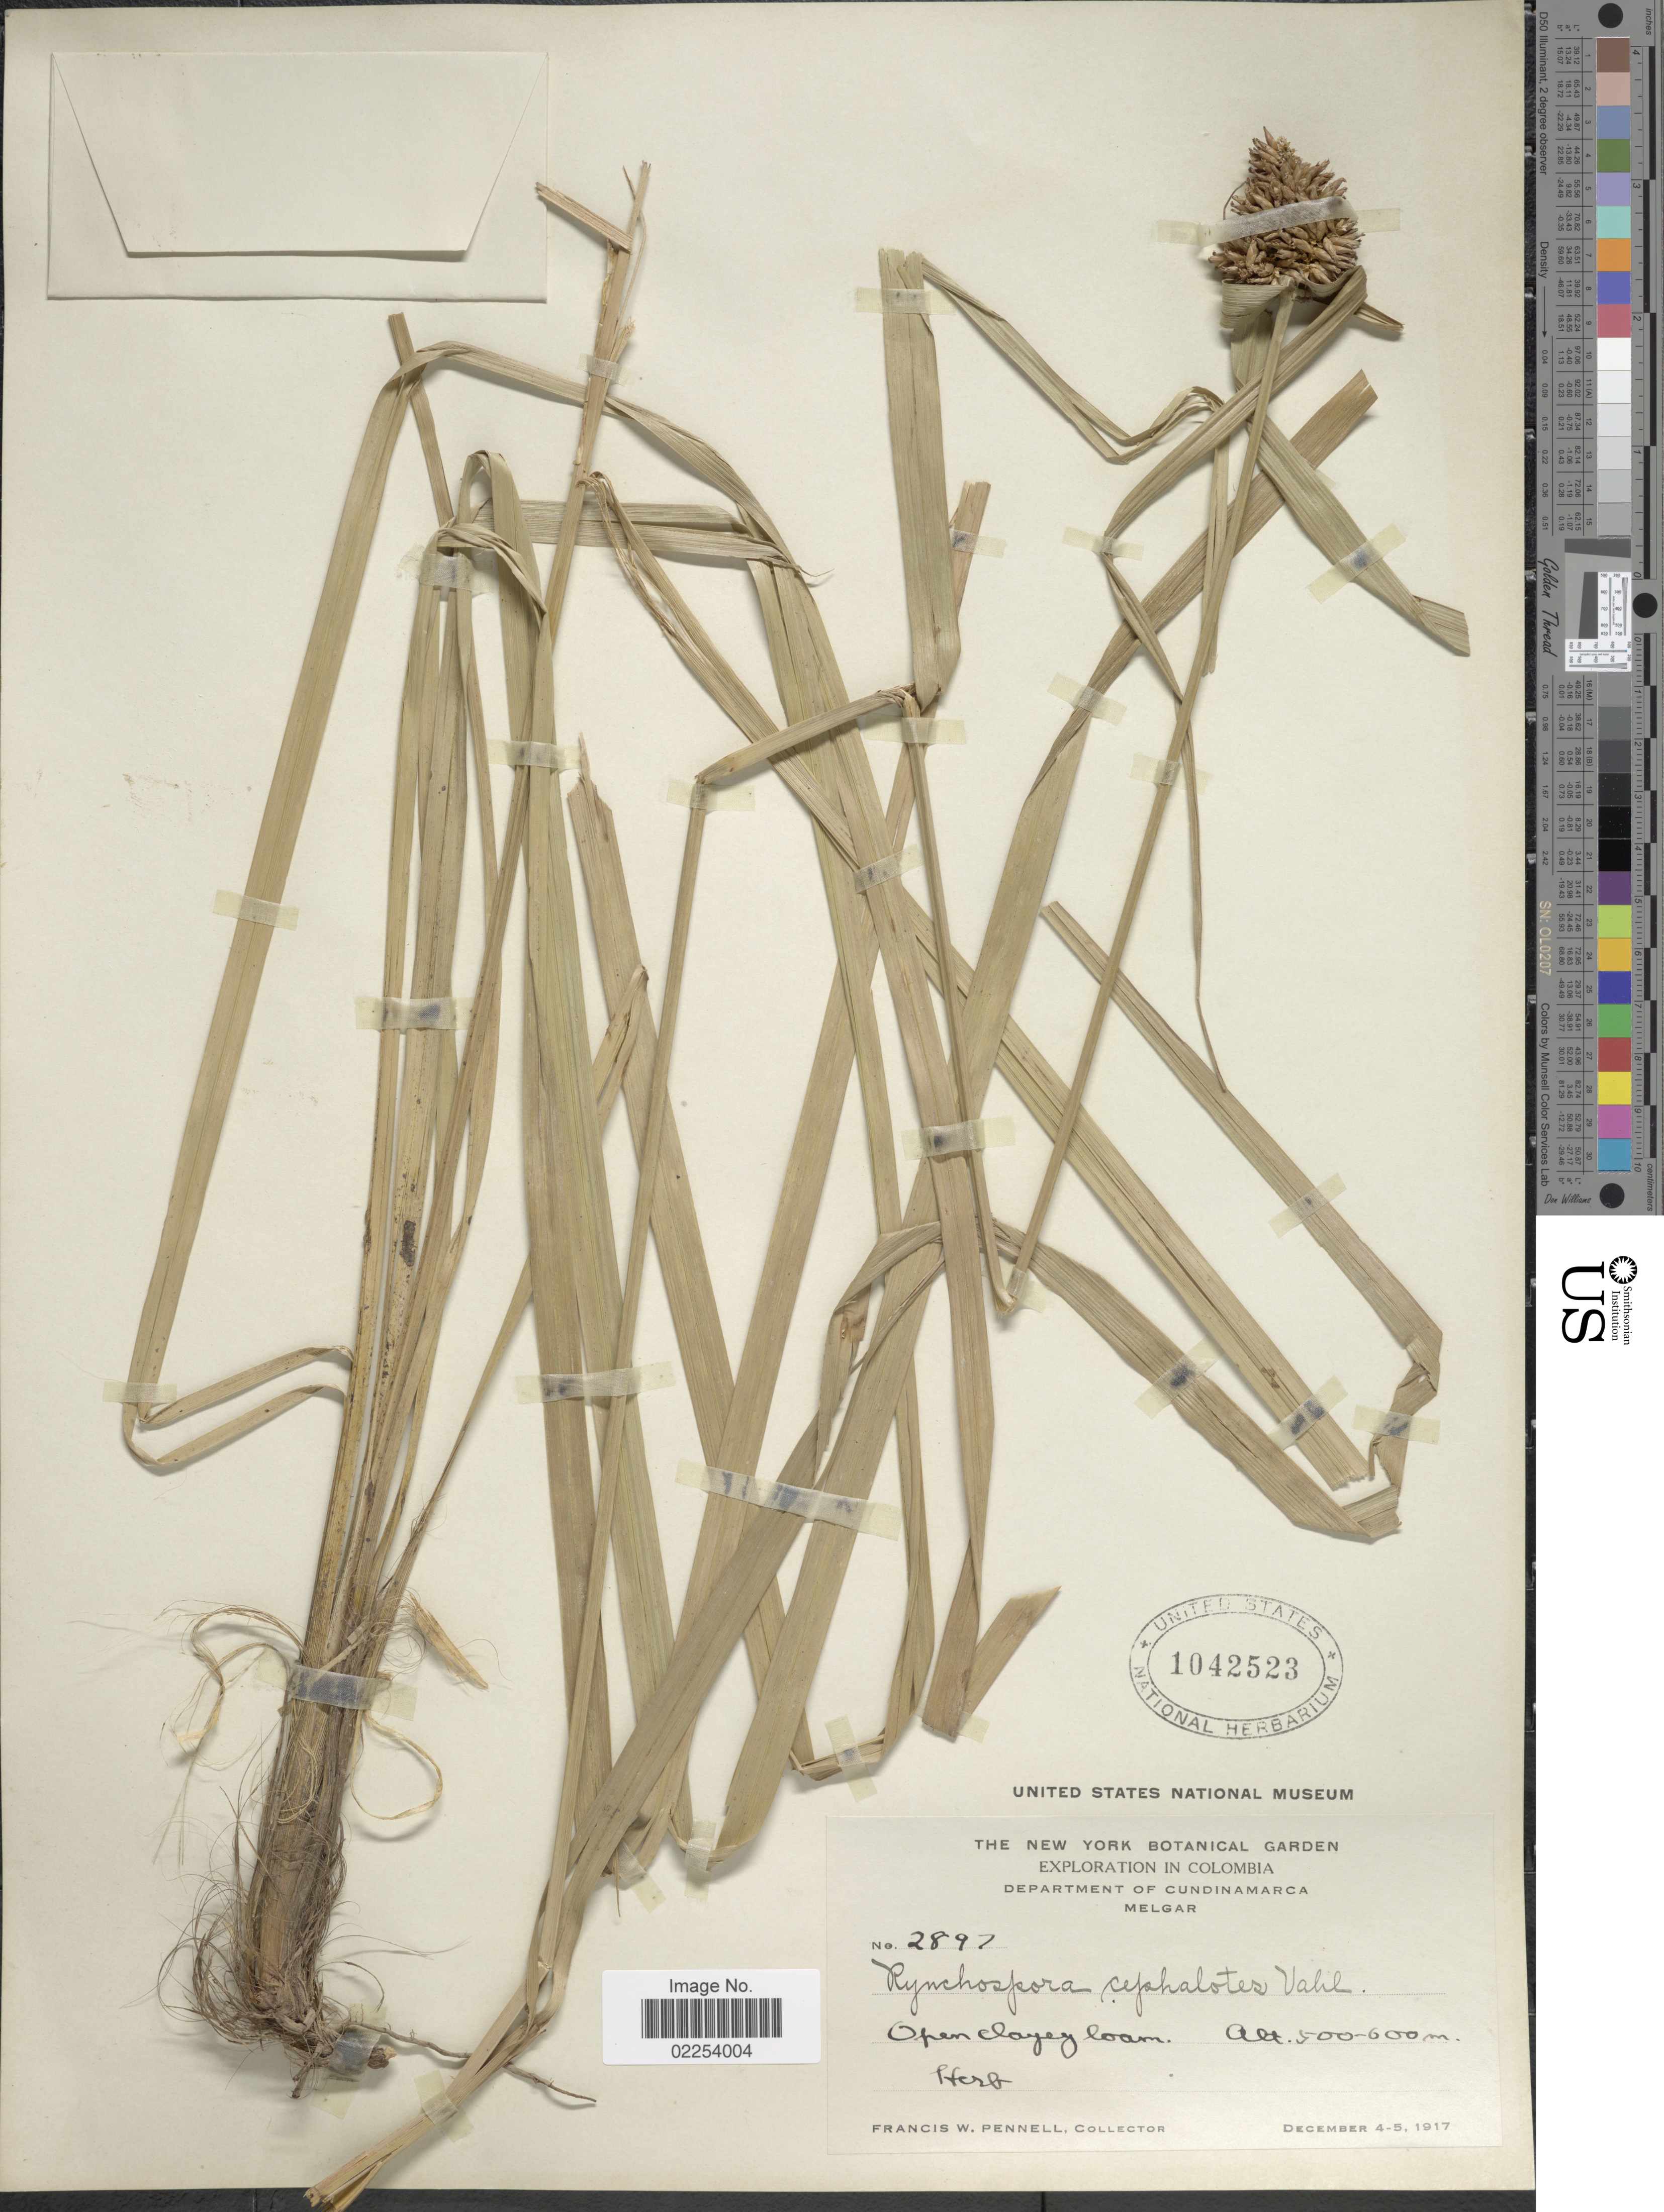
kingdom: Plantae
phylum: Tracheophyta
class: Liliopsida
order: Poales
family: Cyperaceae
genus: Rhynchospora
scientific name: Rhynchospora cephalotes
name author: (L.) Vahl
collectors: F. W. Pennell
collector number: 2897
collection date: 1917-12-04/1917-12-05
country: Colombia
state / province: Cundinamarca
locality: Melgar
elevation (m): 500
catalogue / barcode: US 1042523